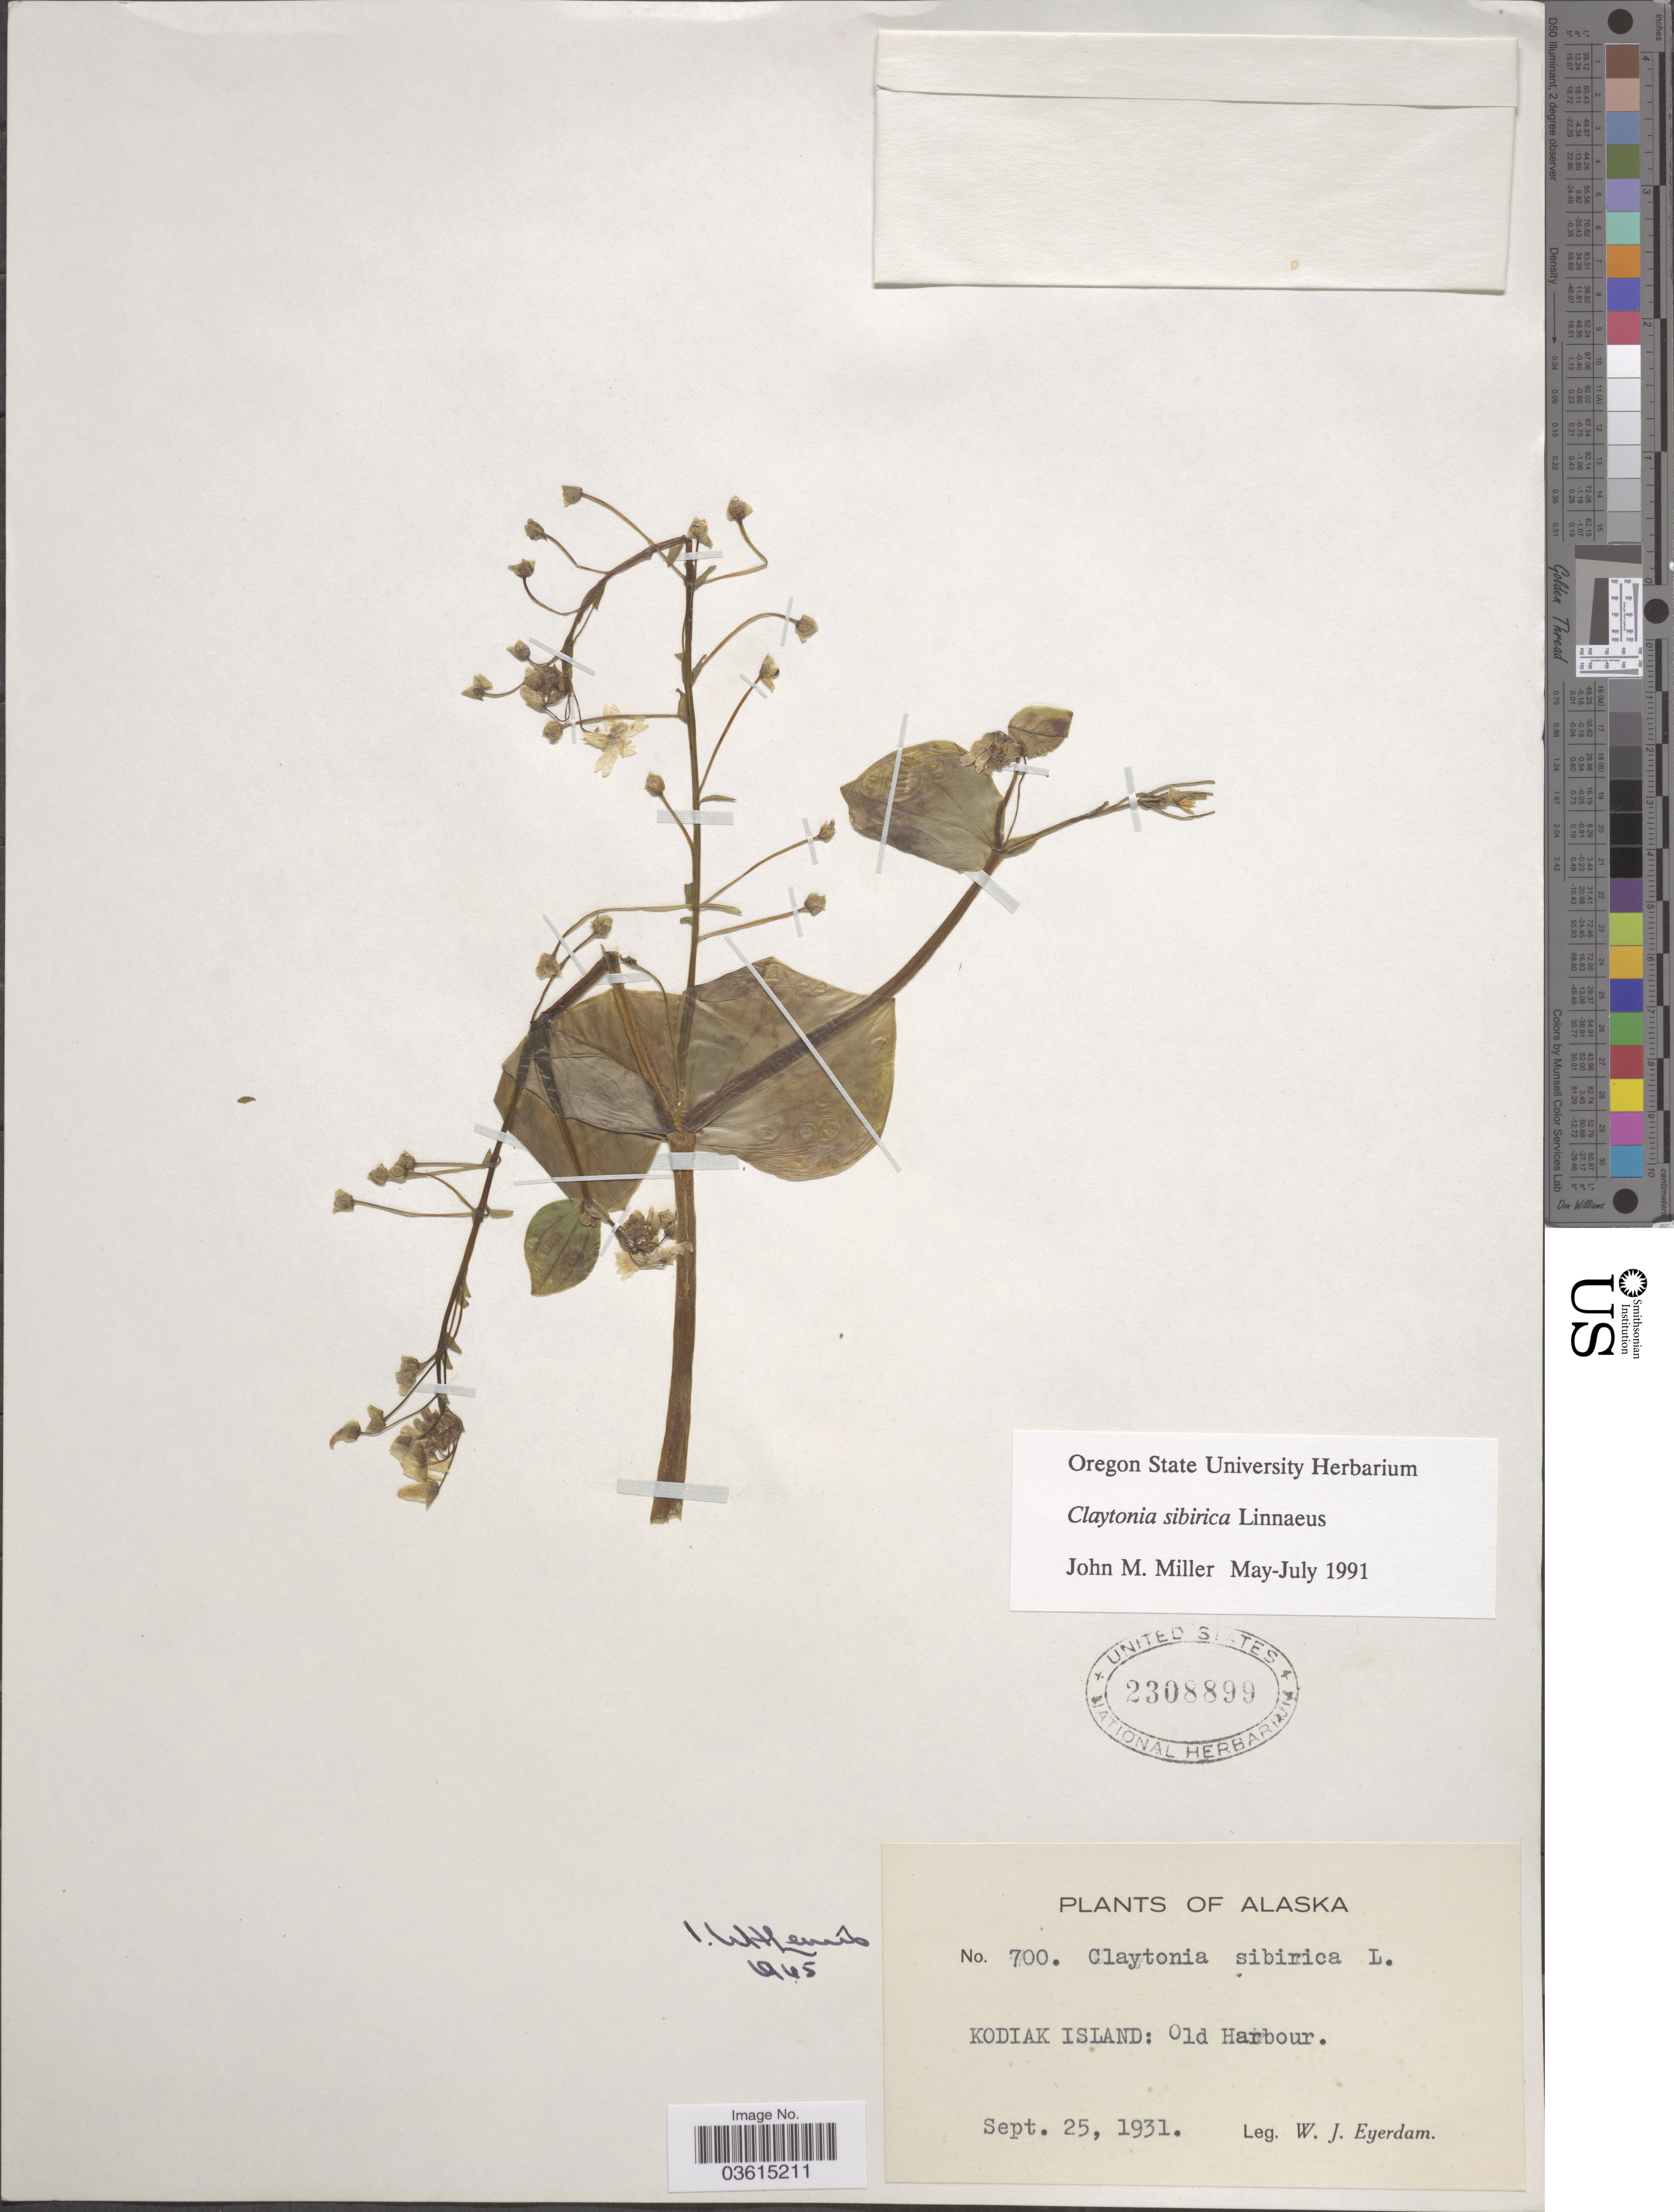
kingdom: Plantae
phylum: Tracheophyta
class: Magnoliopsida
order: Caryophyllales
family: Montiaceae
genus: Claytonia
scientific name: Claytonia sibirica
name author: L.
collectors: W. J. Eyerdam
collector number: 700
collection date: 1931-09-25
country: United States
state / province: Alaska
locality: Kodiak Island: Old Harbour.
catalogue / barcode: US 2308899